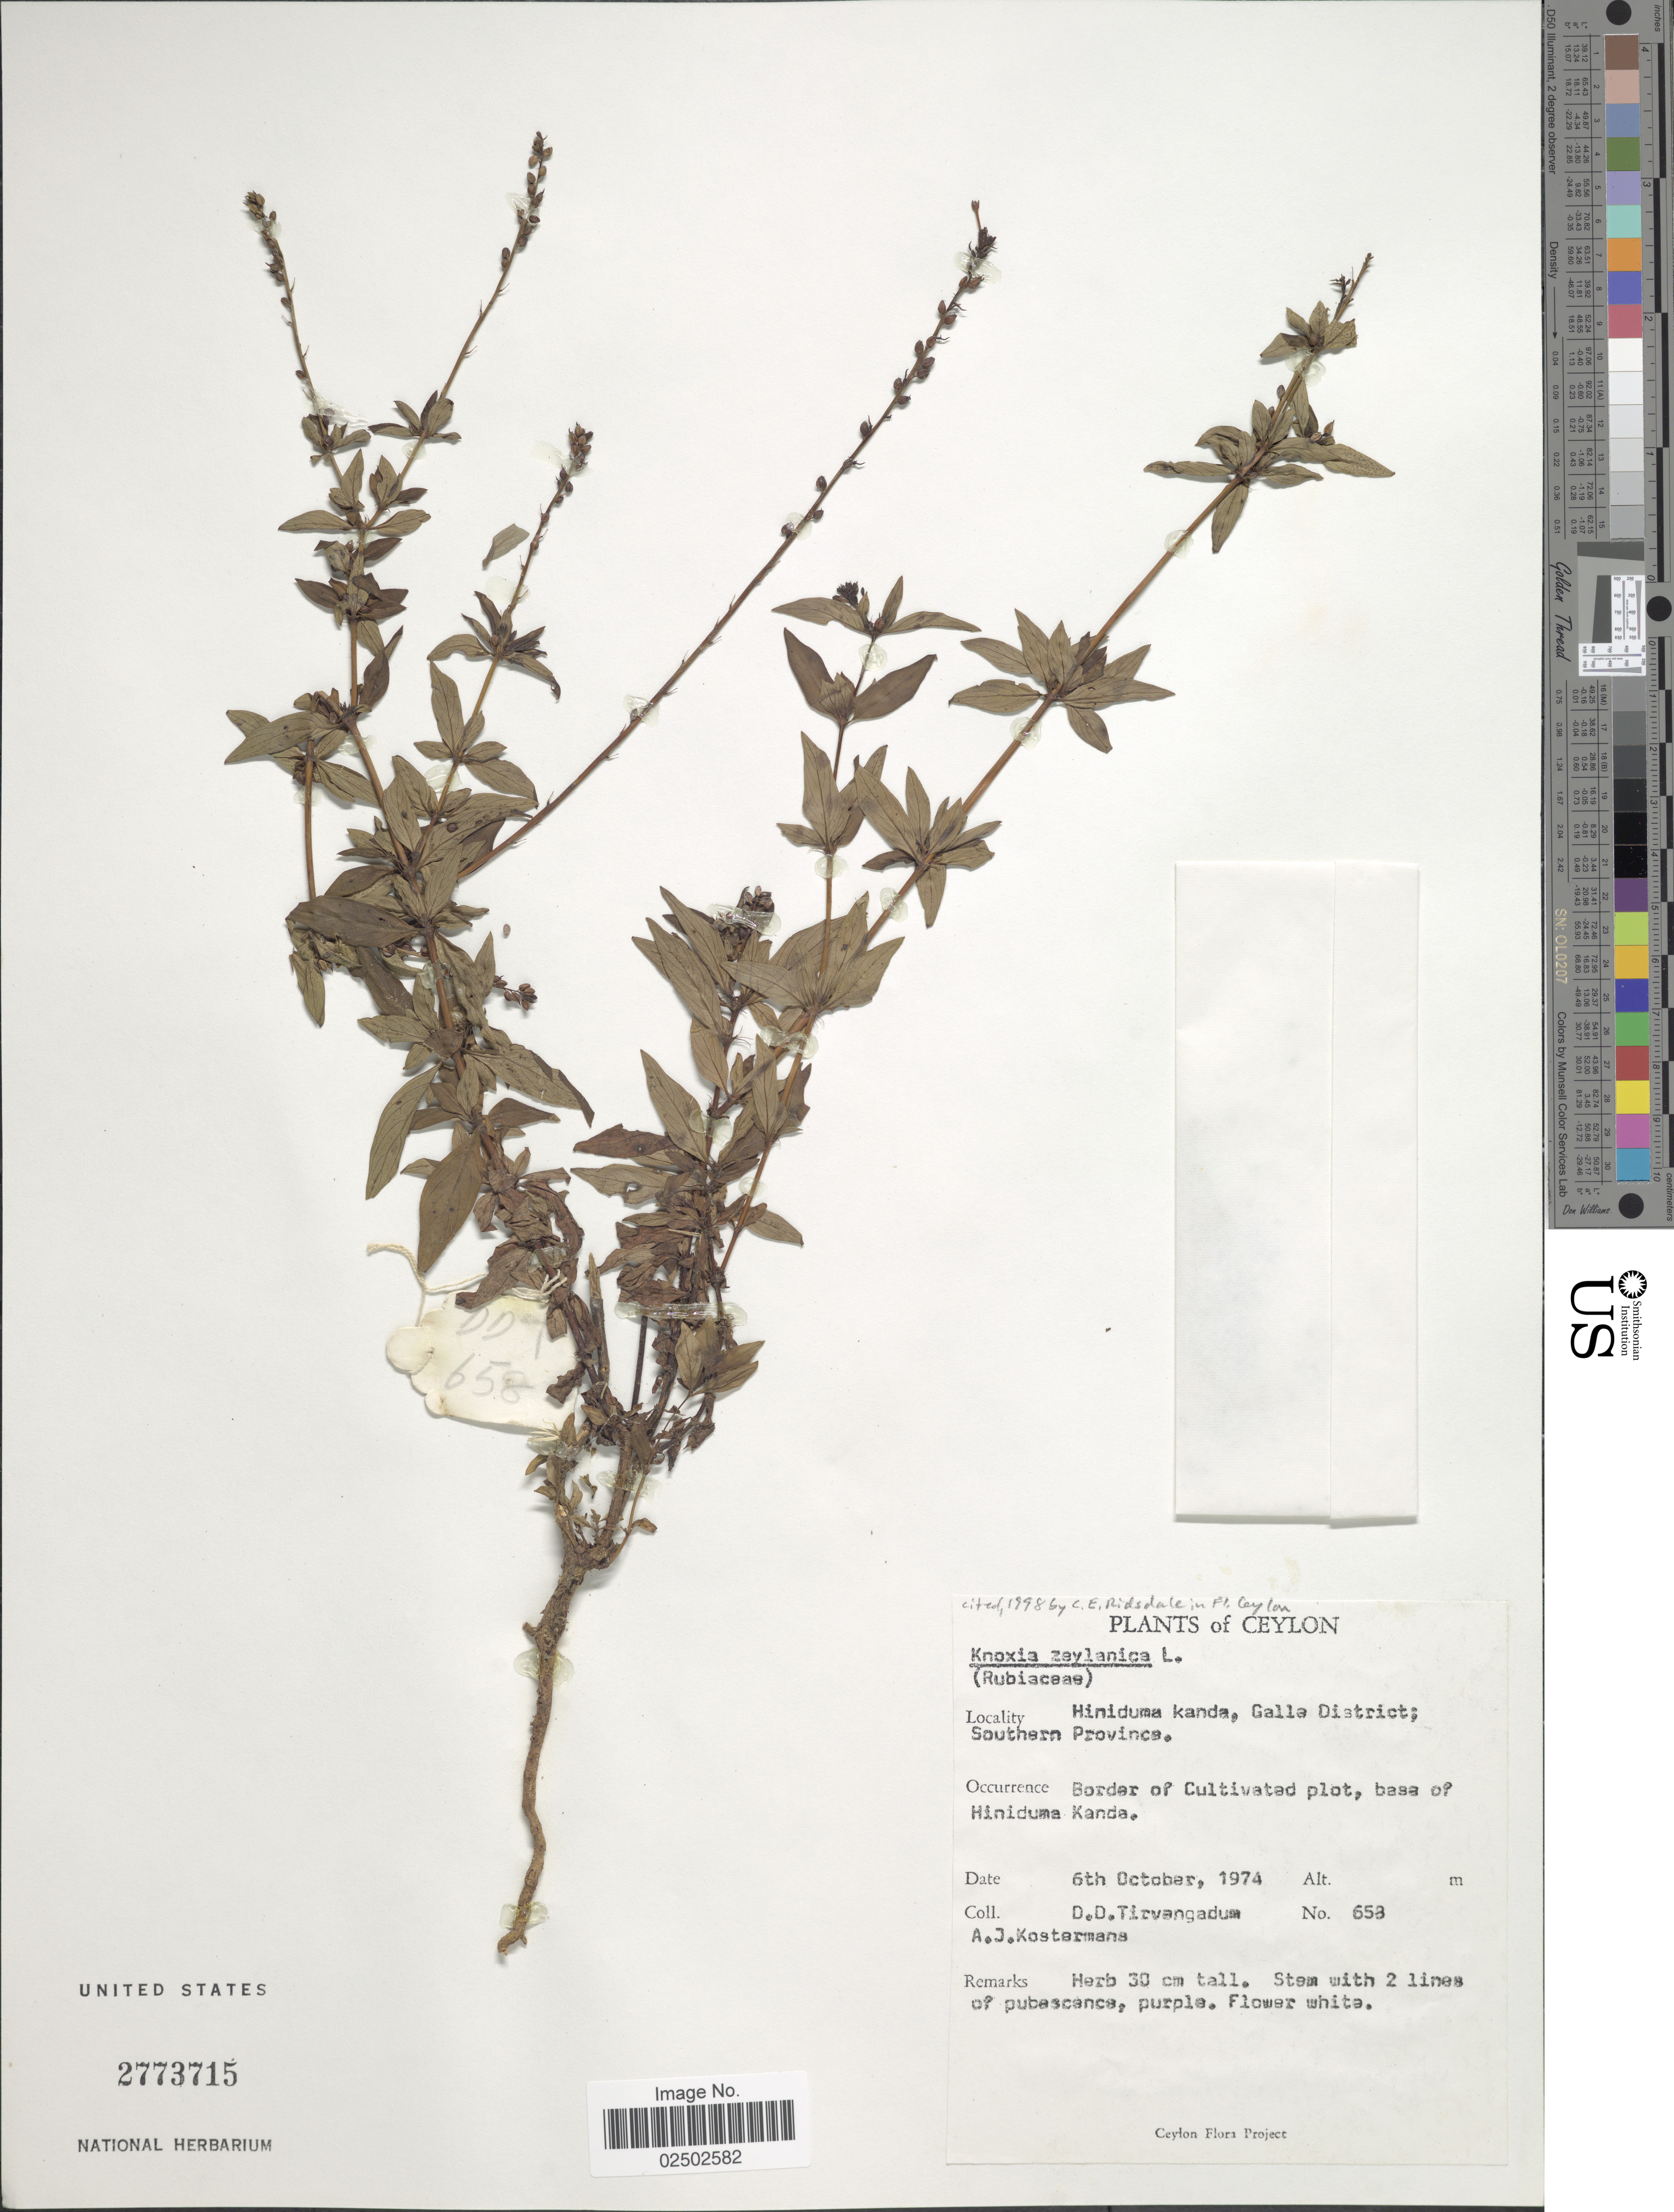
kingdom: Plantae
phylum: Tracheophyta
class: Magnoliopsida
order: Gentianales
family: Rubiaceae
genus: Knoxia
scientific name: Knoxia zeylanica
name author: L.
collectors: D. Tirvengadum & A. J. G. Kostermans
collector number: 658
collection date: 1974-10-06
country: Sri Lanka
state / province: Southern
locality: Ceylon, Hiniduma kanda, Galle District; Border of Cultivated plot, base of Hinduma Kanda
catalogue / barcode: US 2773715